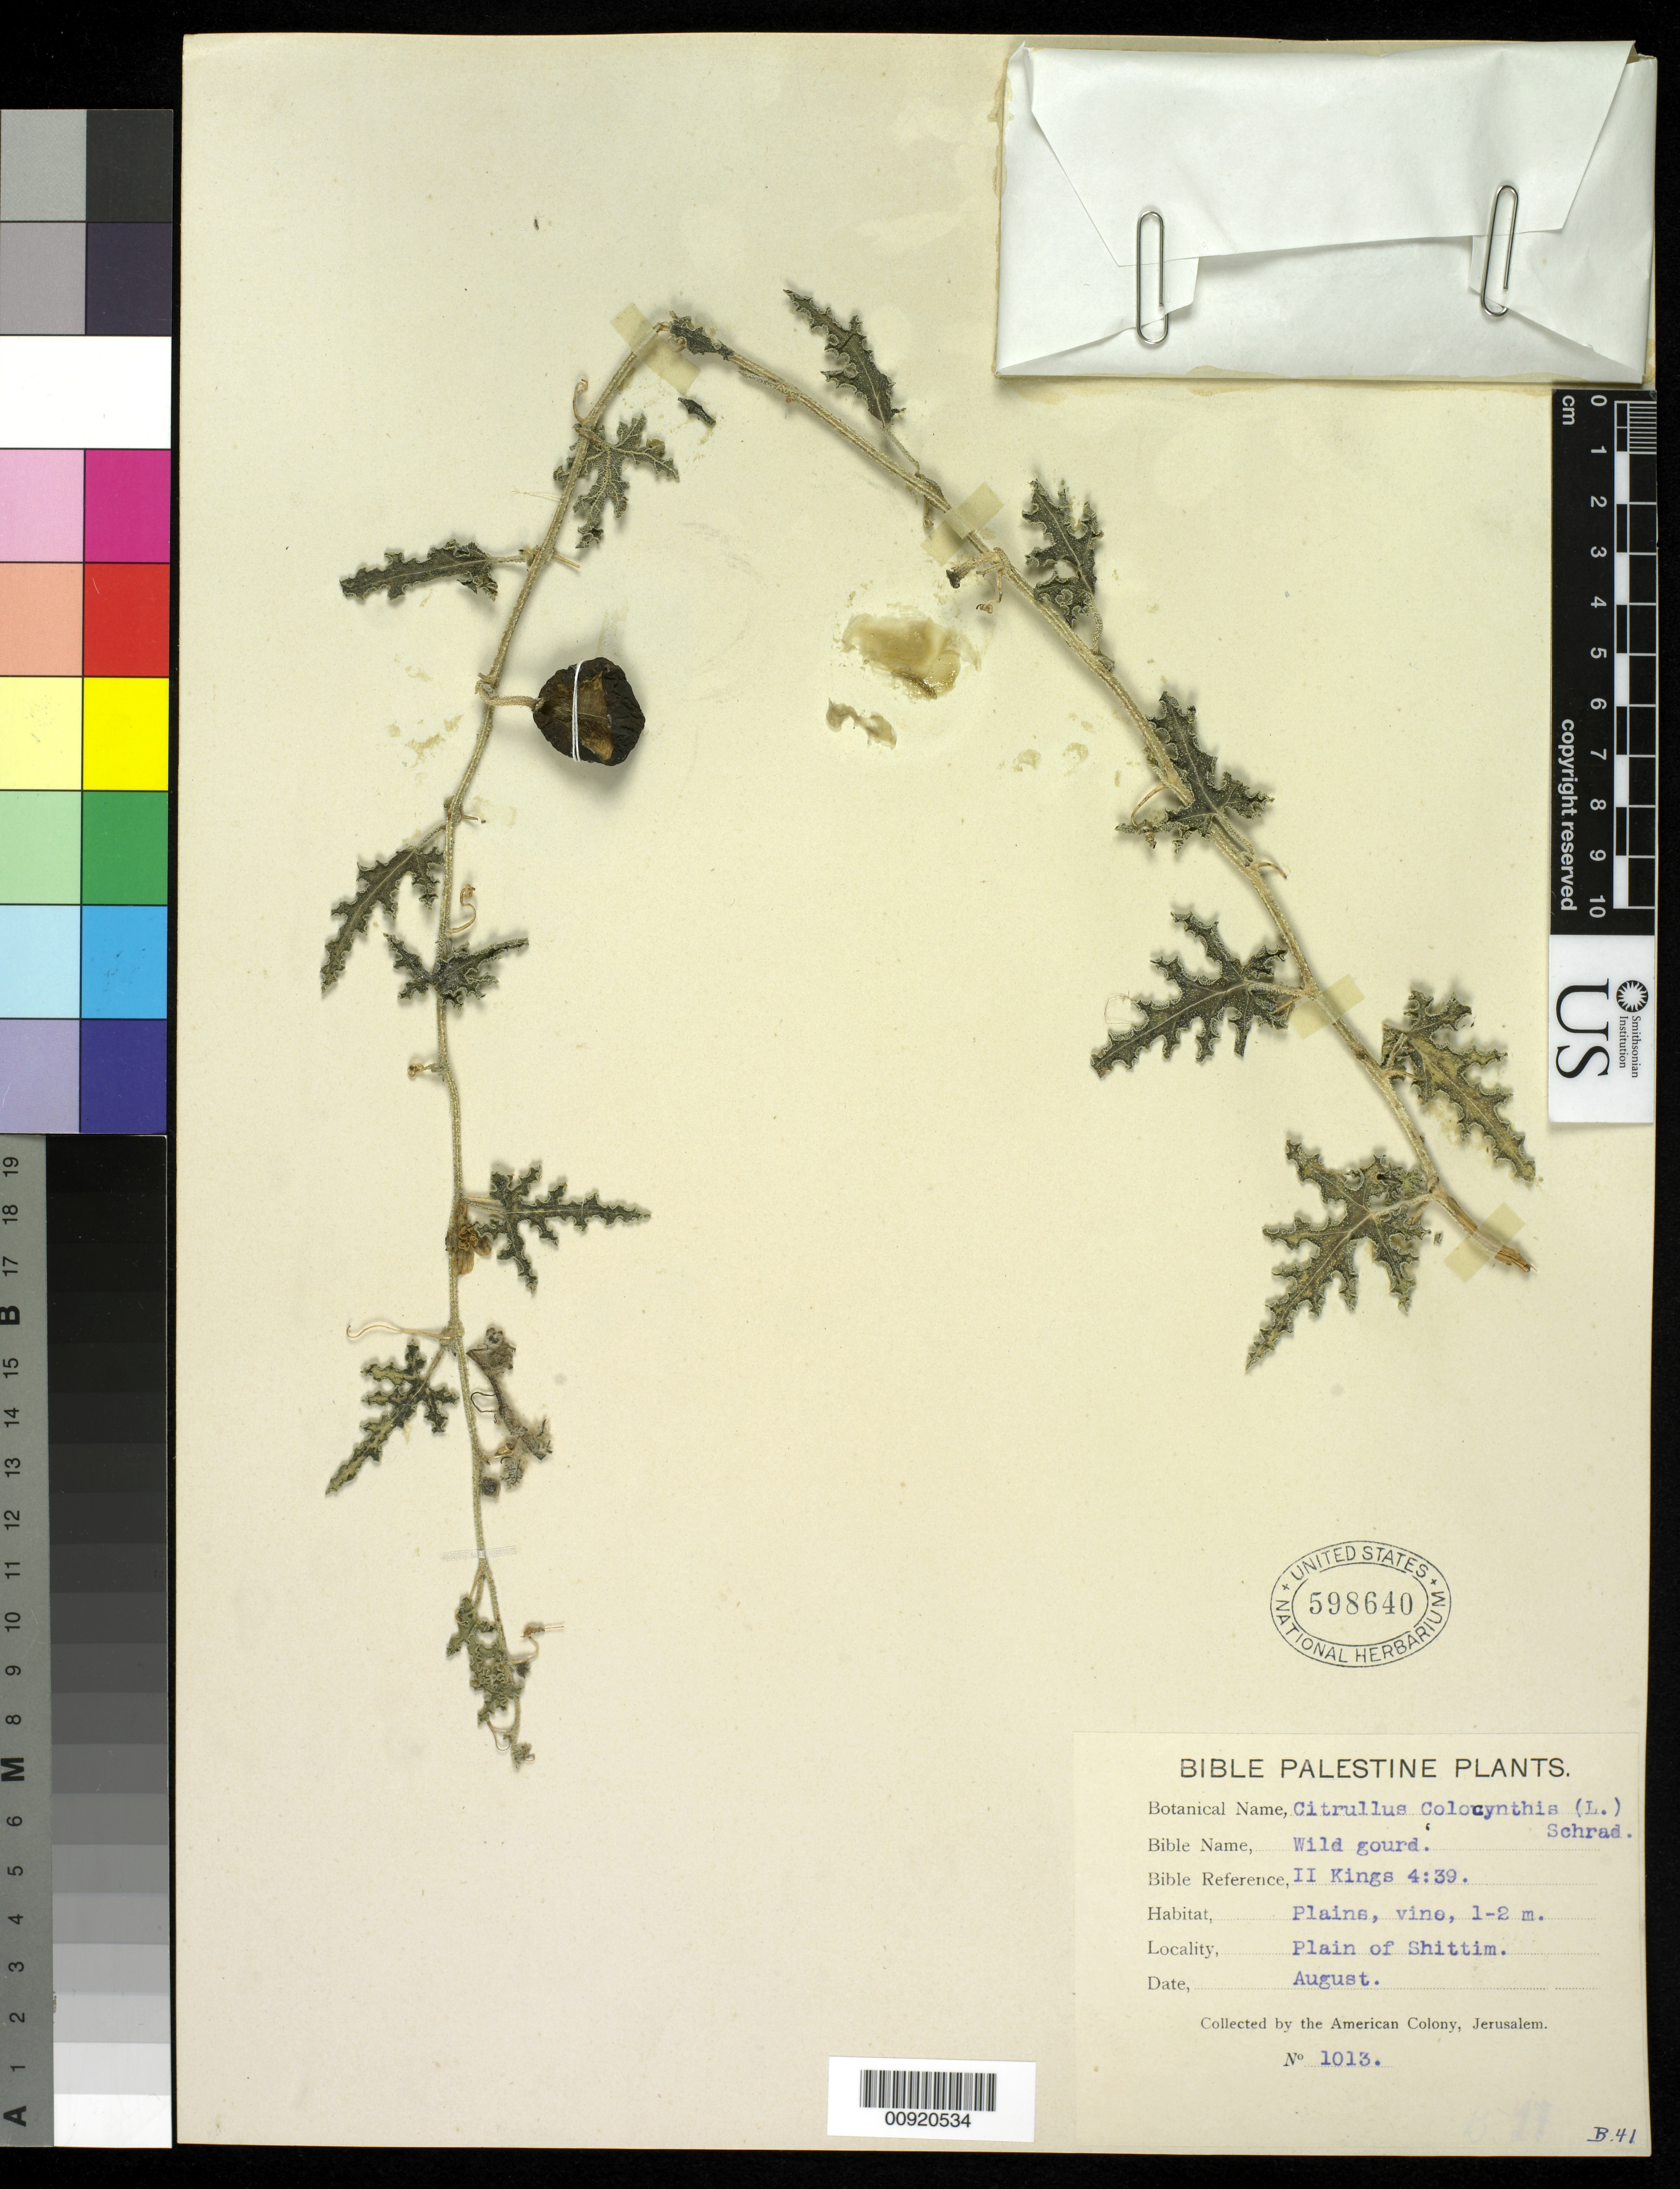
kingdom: Plantae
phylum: Tracheophyta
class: Magnoliopsida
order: Cucurbitales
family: Cucurbitaceae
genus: Citrullus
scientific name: Citrullus colocynthis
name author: (L.) Schrad.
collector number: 1013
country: Israel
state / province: Southern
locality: Plain of Shittim; Plains, vines 1-2 m.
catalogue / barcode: US 598640